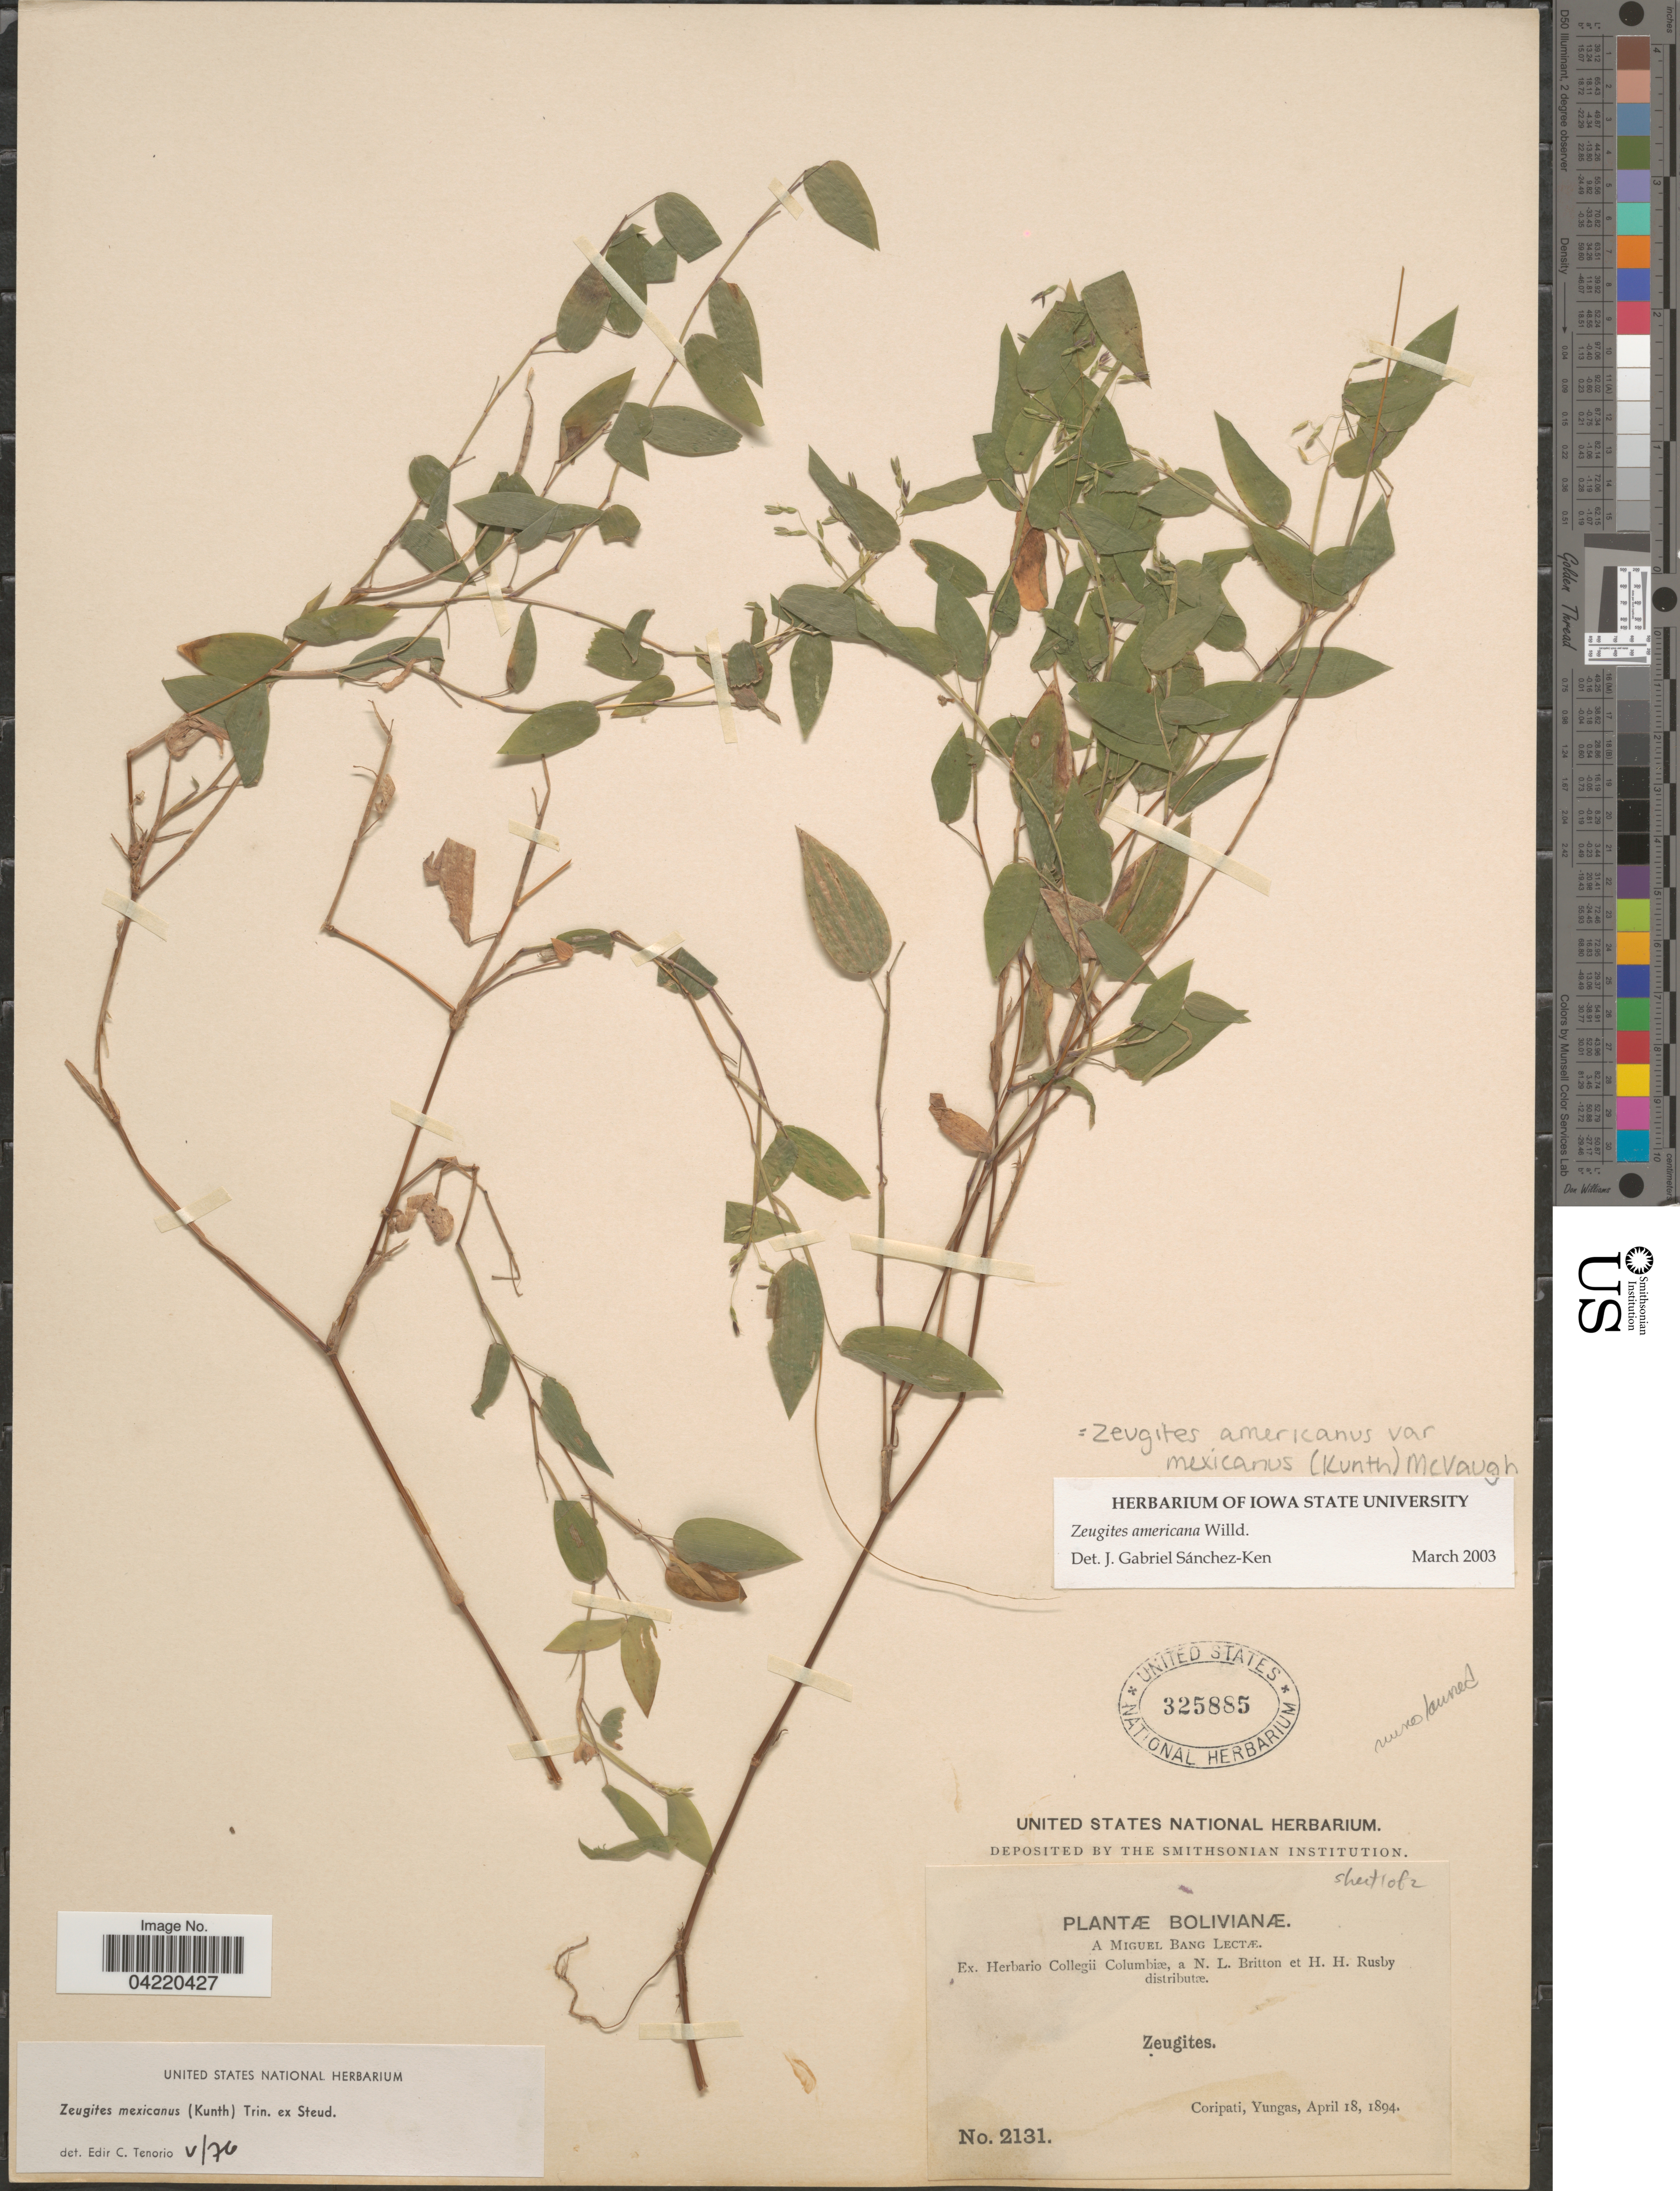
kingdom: Plantae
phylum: Tracheophyta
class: Liliopsida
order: Poales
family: Poaceae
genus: Zeugites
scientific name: Zeugites americanus var. mexicanus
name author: (Kunth) McVaugh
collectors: M. Bang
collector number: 2131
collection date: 1894-04-18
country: Bolivia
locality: Zeugites. Coripati, Yungas.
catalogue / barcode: US 325885